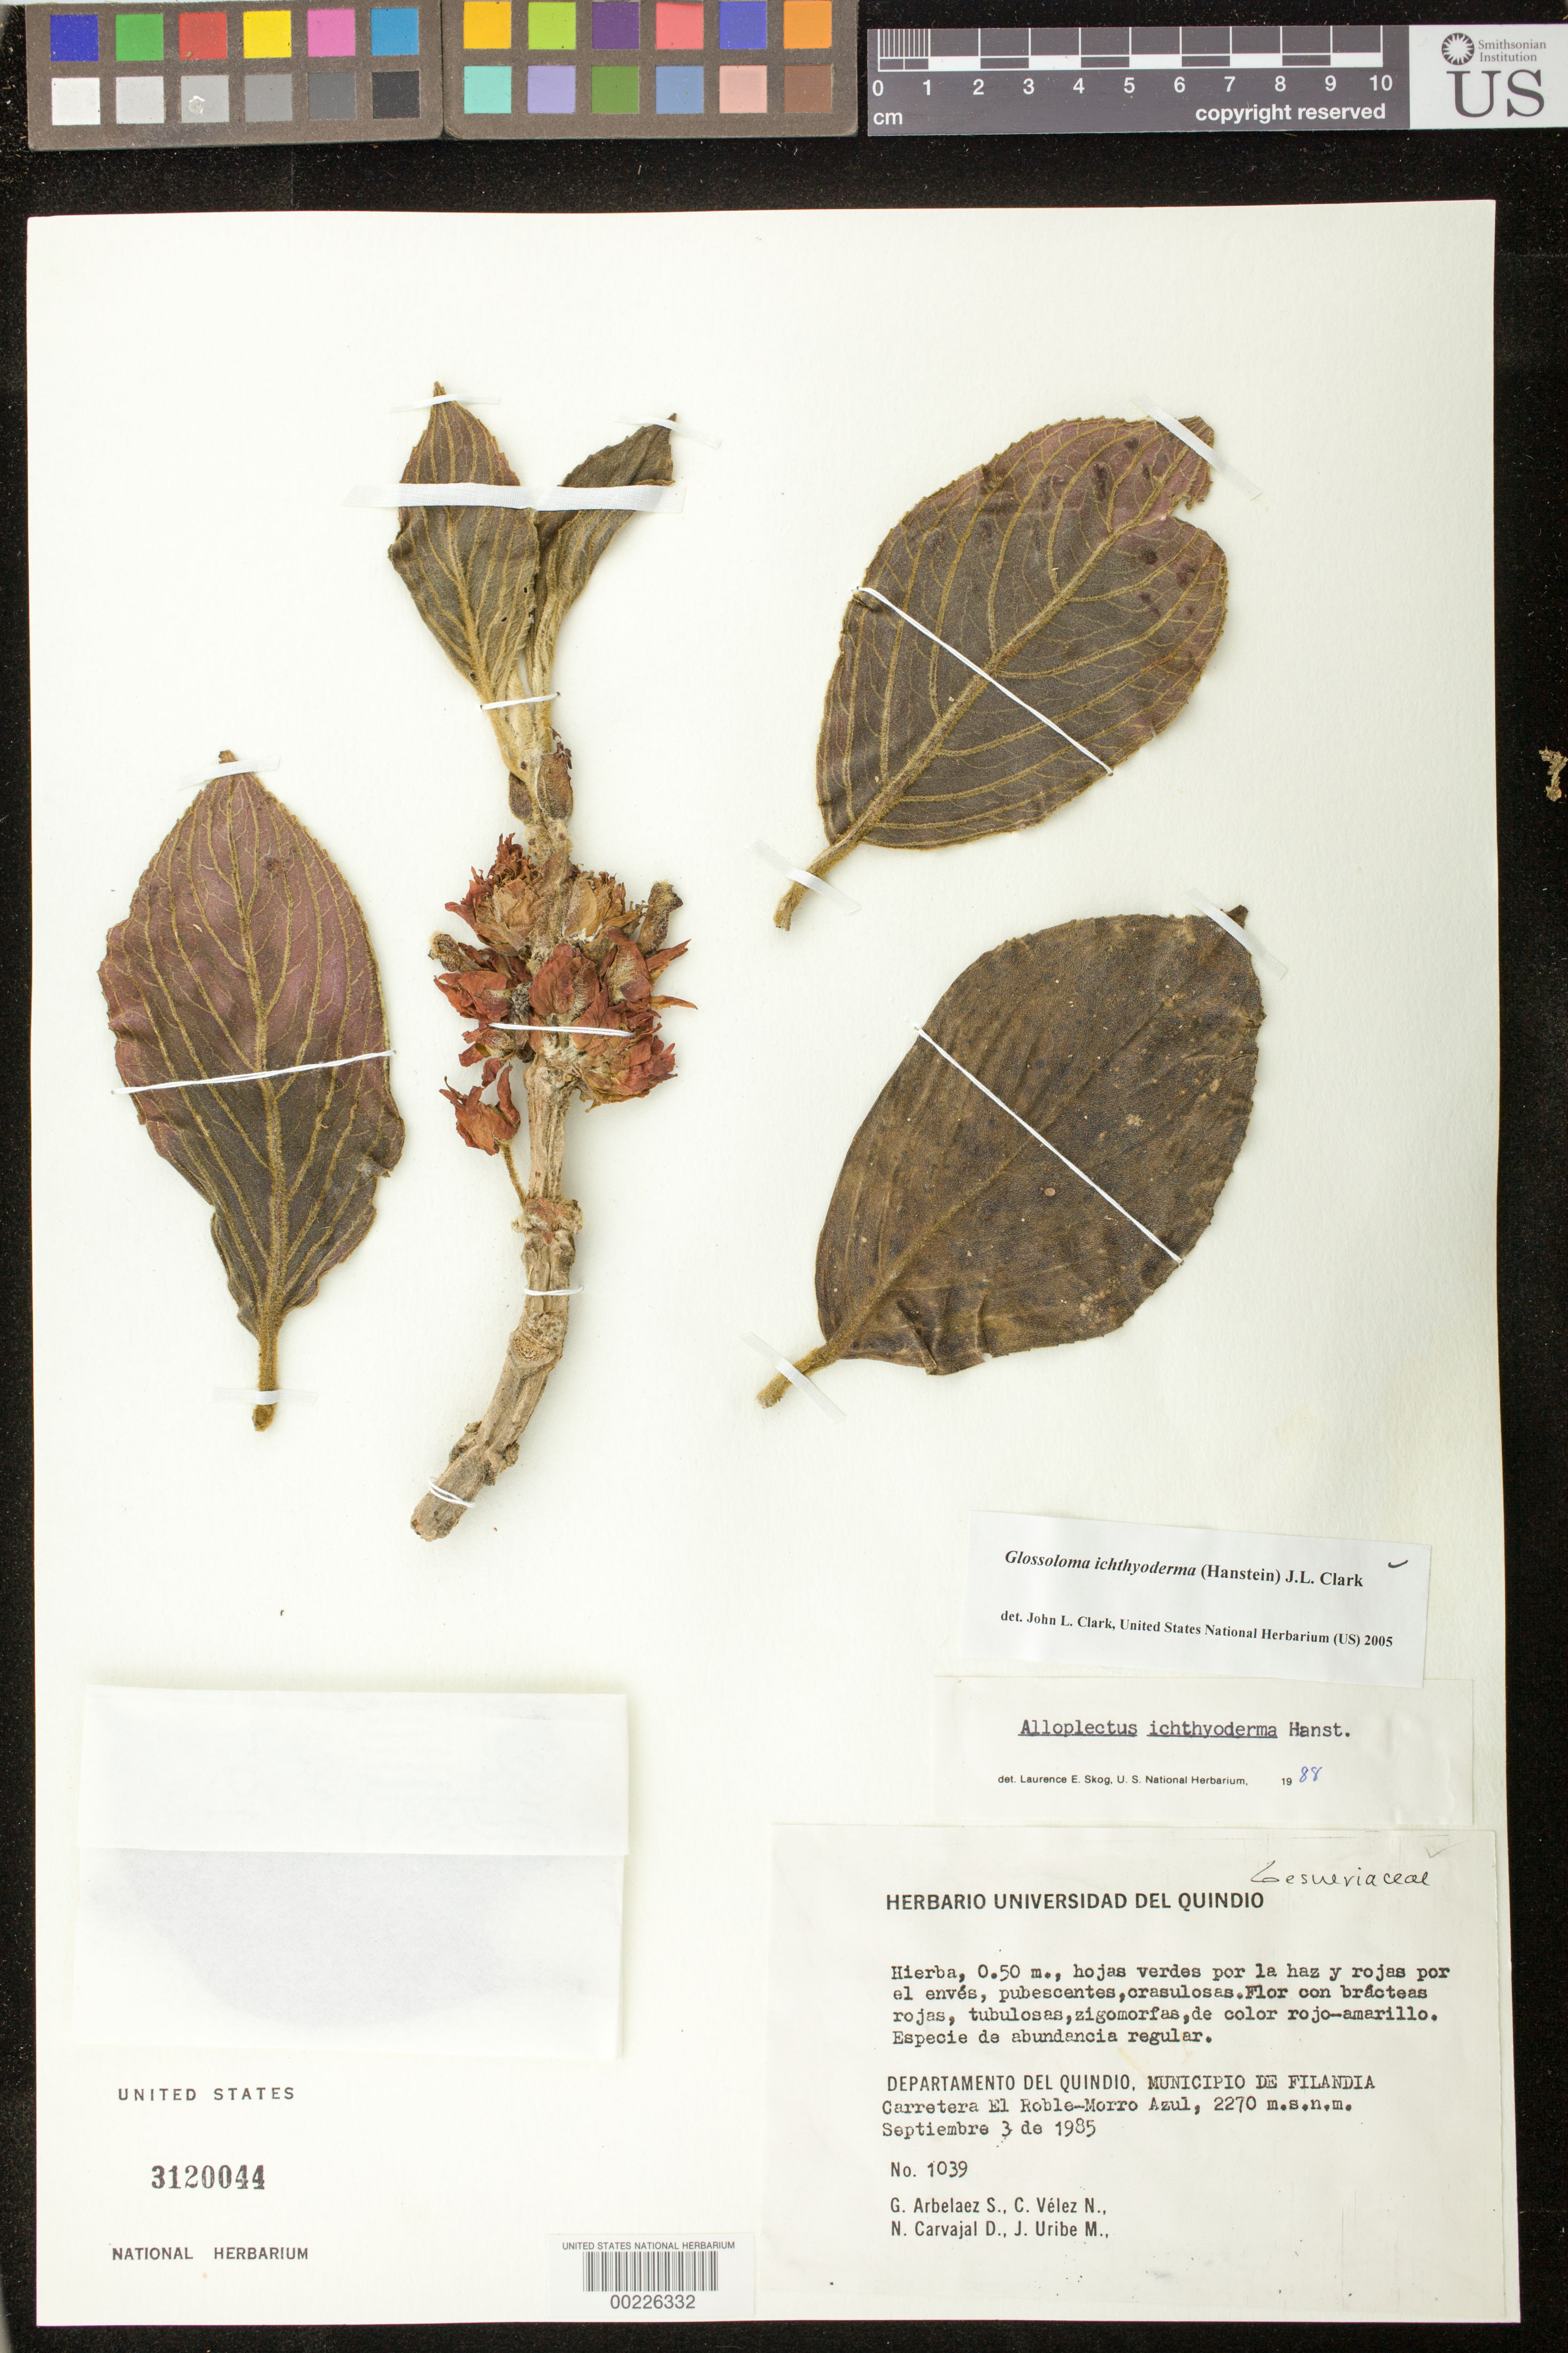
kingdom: Plantae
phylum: Tracheophyta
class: Magnoliopsida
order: Lamiales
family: Gesneriaceae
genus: Glossoloma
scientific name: Glossoloma ichthyoderma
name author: (Hanst.) J.L. Clark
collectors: G. Arbelaez S. & et al.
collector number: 1039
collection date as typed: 03 Sep 1985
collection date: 1985-09-03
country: Colombia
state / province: Quindío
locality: Mun. of Filandia, el Roble - Morro Azul highway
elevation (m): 2270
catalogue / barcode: US 3120044